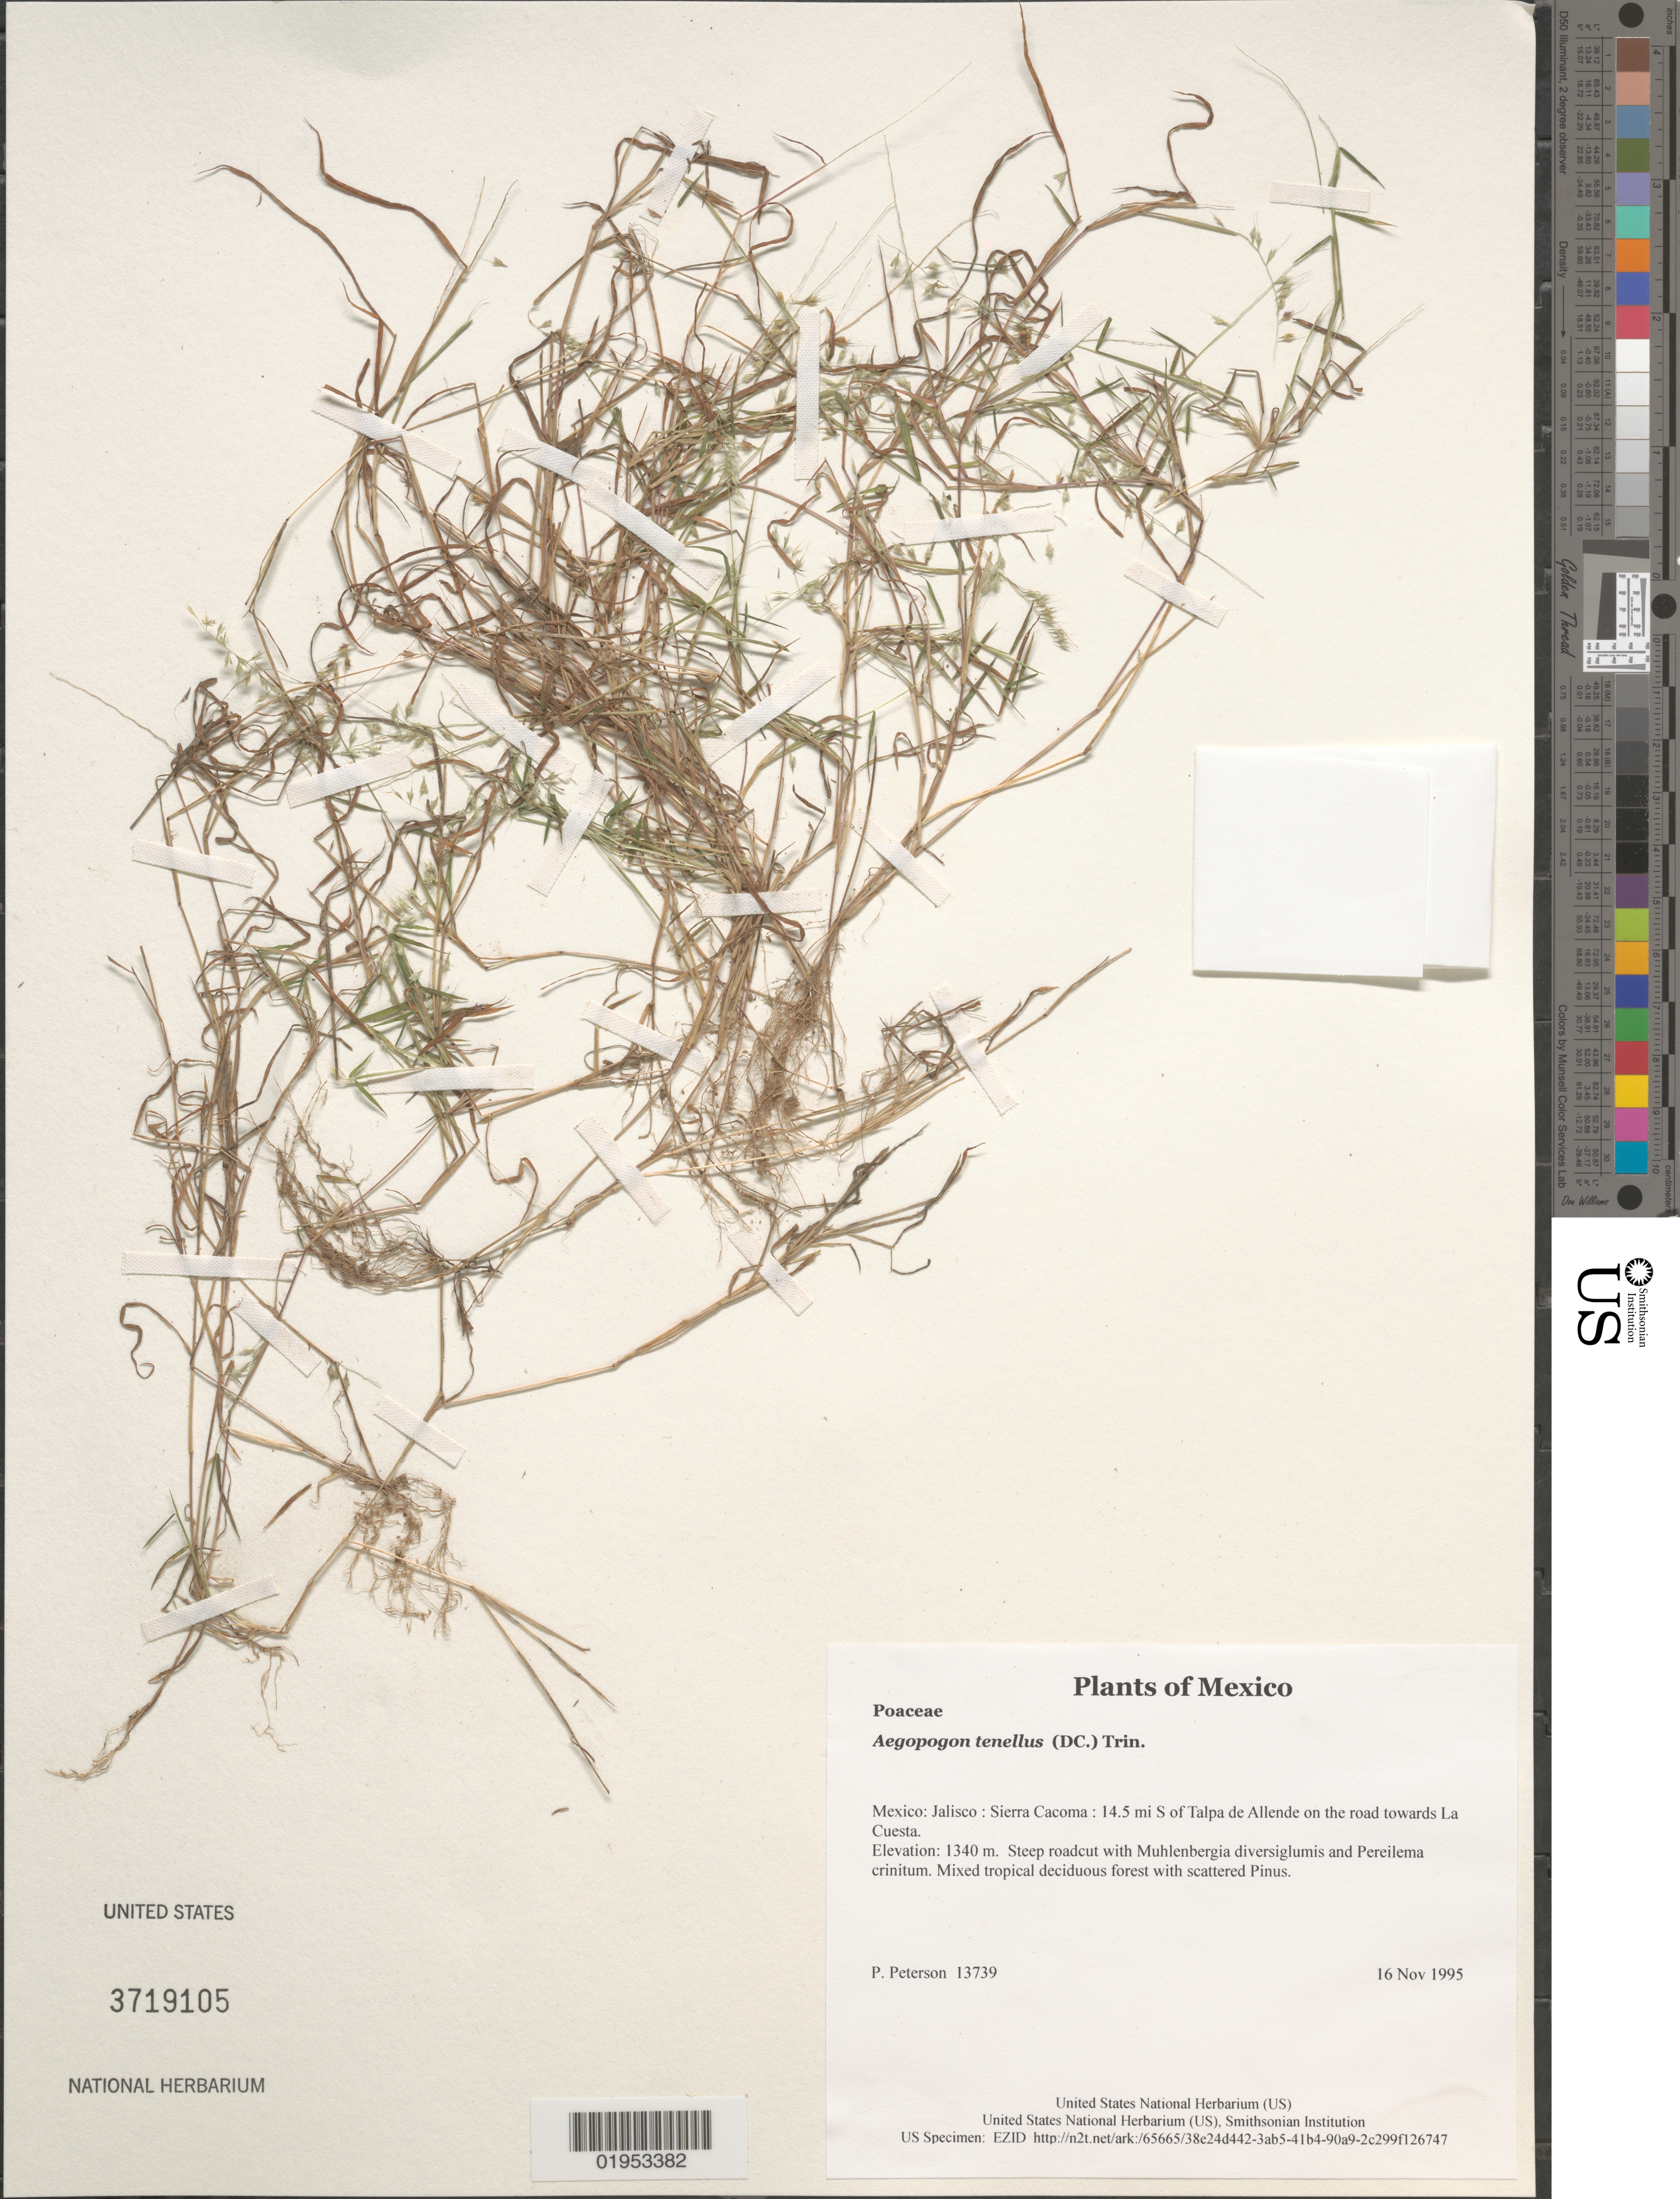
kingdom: Plantae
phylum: Tracheophyta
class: Liliopsida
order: Poales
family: Poaceae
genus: Aegopogon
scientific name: Aegopogon tenellus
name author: (DC.) Trin.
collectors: P. M. Peterson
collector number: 13739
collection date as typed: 16 Nov 1995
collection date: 1995-11-16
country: Mexico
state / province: Jalisco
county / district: Sierra Cacoma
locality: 14.5 mi S of Talpa de Allende on the road towards La Cuesta.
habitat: Steep roadcut with Muhlenbergia diversiglumis and Pereilema crinitum. Mixed tropical deciduous forest with scattered Pinus.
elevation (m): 1340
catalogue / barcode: US 3719105